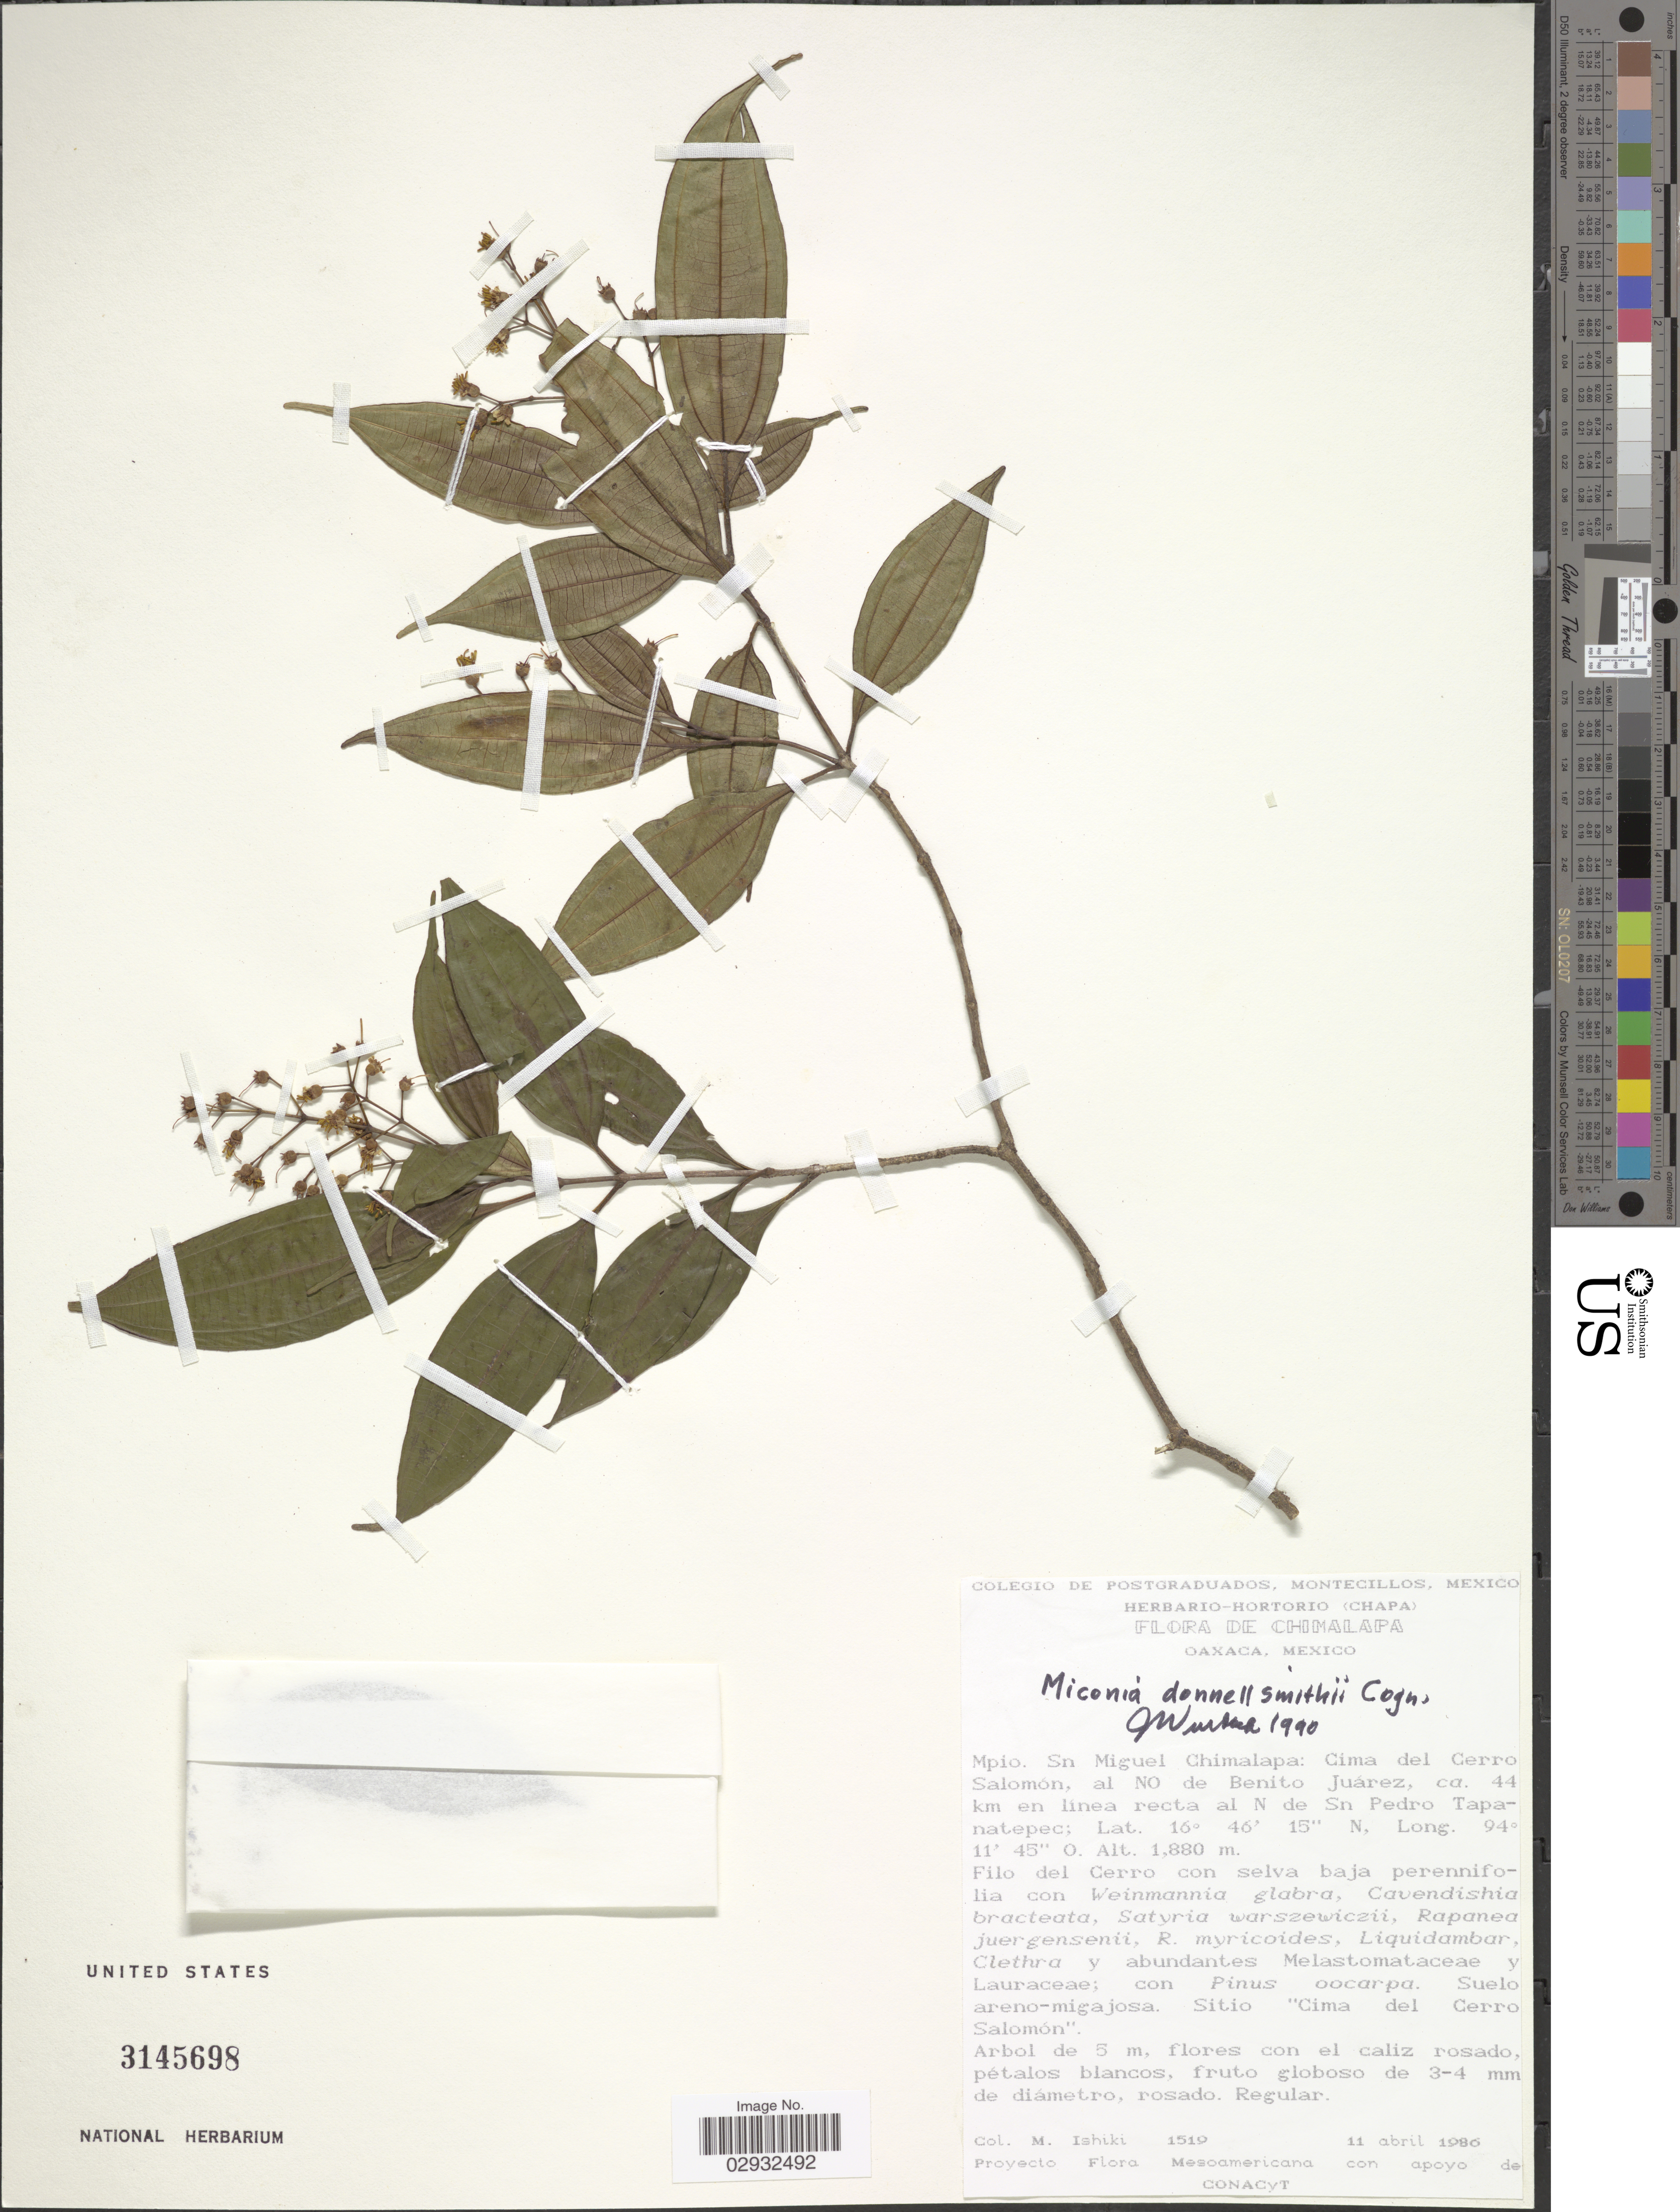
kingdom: Plantae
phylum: Tracheophyta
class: Magnoliopsida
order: Myrtales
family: Melastomataceae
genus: Miconia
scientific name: Miconia donnell-smithii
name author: Cogn.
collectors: M. Ishiki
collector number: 1519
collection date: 1986-04-11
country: Mexico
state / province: Oaxaca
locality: Chimalapa. Mpio. San Miguel Chimalapa: Cima del Cerro Salomón, al NO de Benito Juárez, ca. 44 km en linea recta al N de Sn Pedro Tapatepec.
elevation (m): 1880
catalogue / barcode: US 3145698